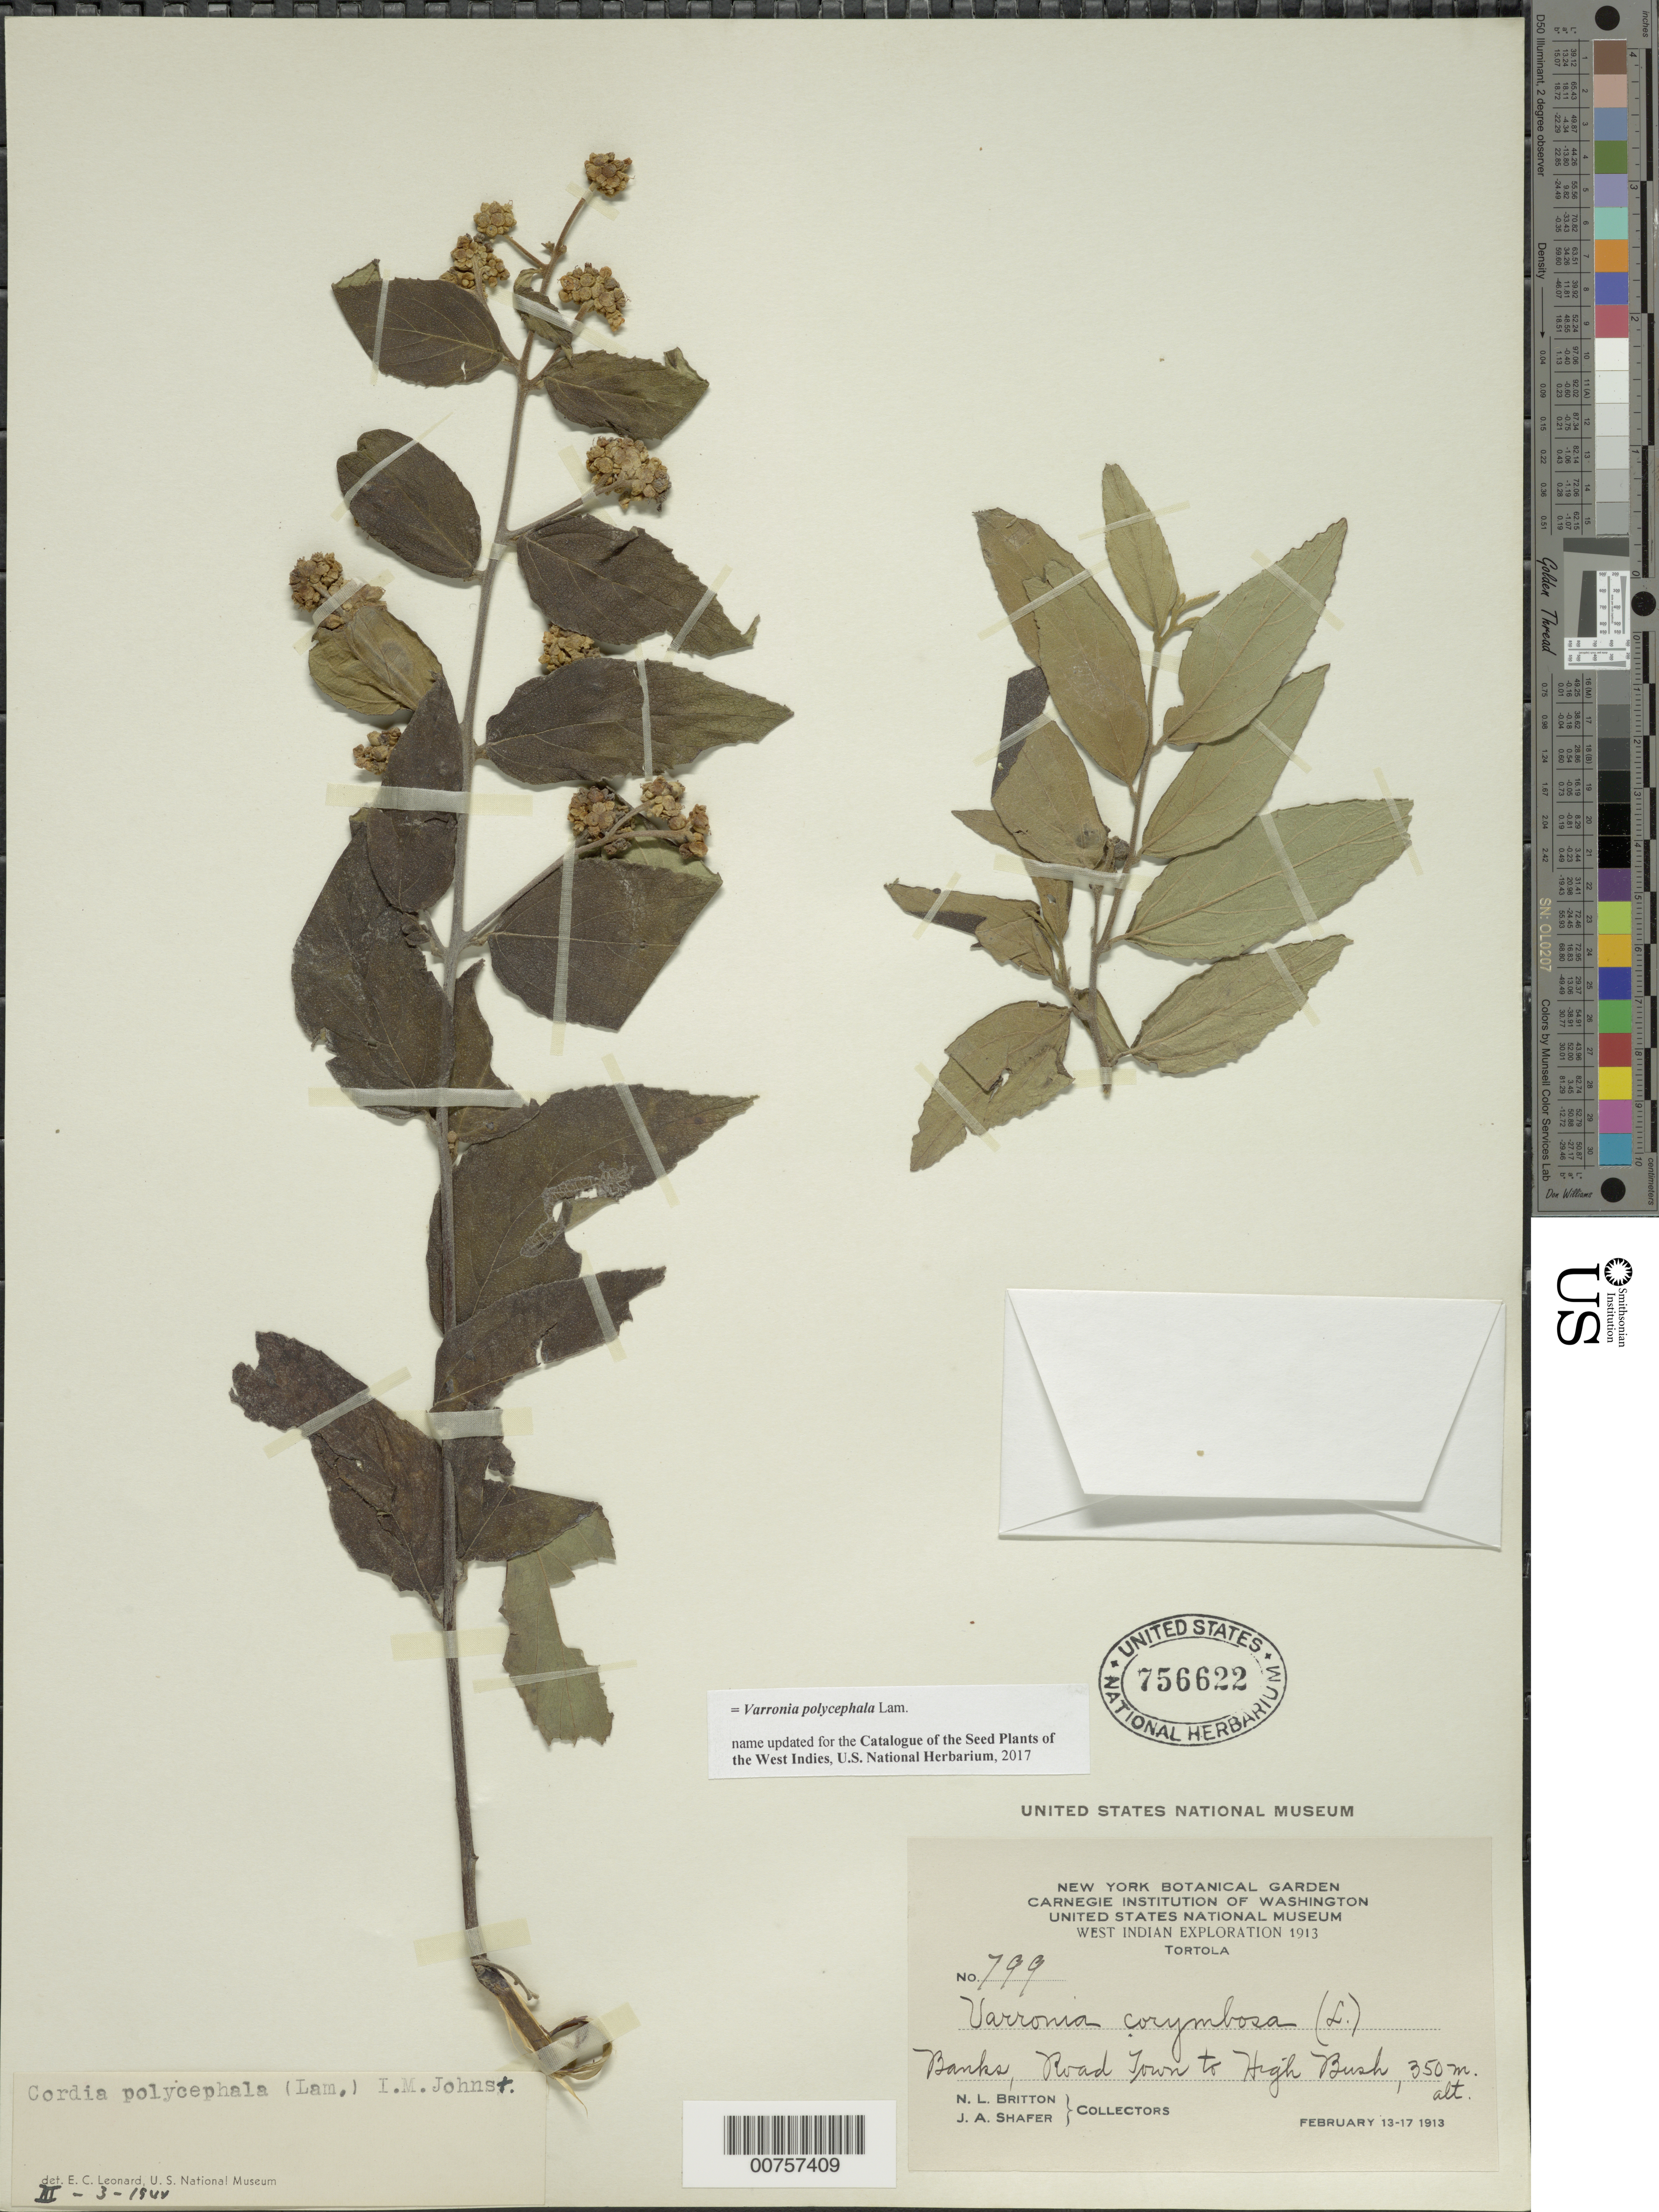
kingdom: Plantae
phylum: Tracheophyta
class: Magnoliopsida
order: Boraginales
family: Cordiaceae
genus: Varronia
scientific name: Varronia polycephala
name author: Lam.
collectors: N. Britton & J. A. Shafer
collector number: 799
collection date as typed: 13 Feb 1913 to 17 Feb 1913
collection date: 1913-02-13/1913-02-17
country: British Virgin Islands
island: Tortola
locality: Roadtown to High Bush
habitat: Banks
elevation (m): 350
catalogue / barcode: US 756622